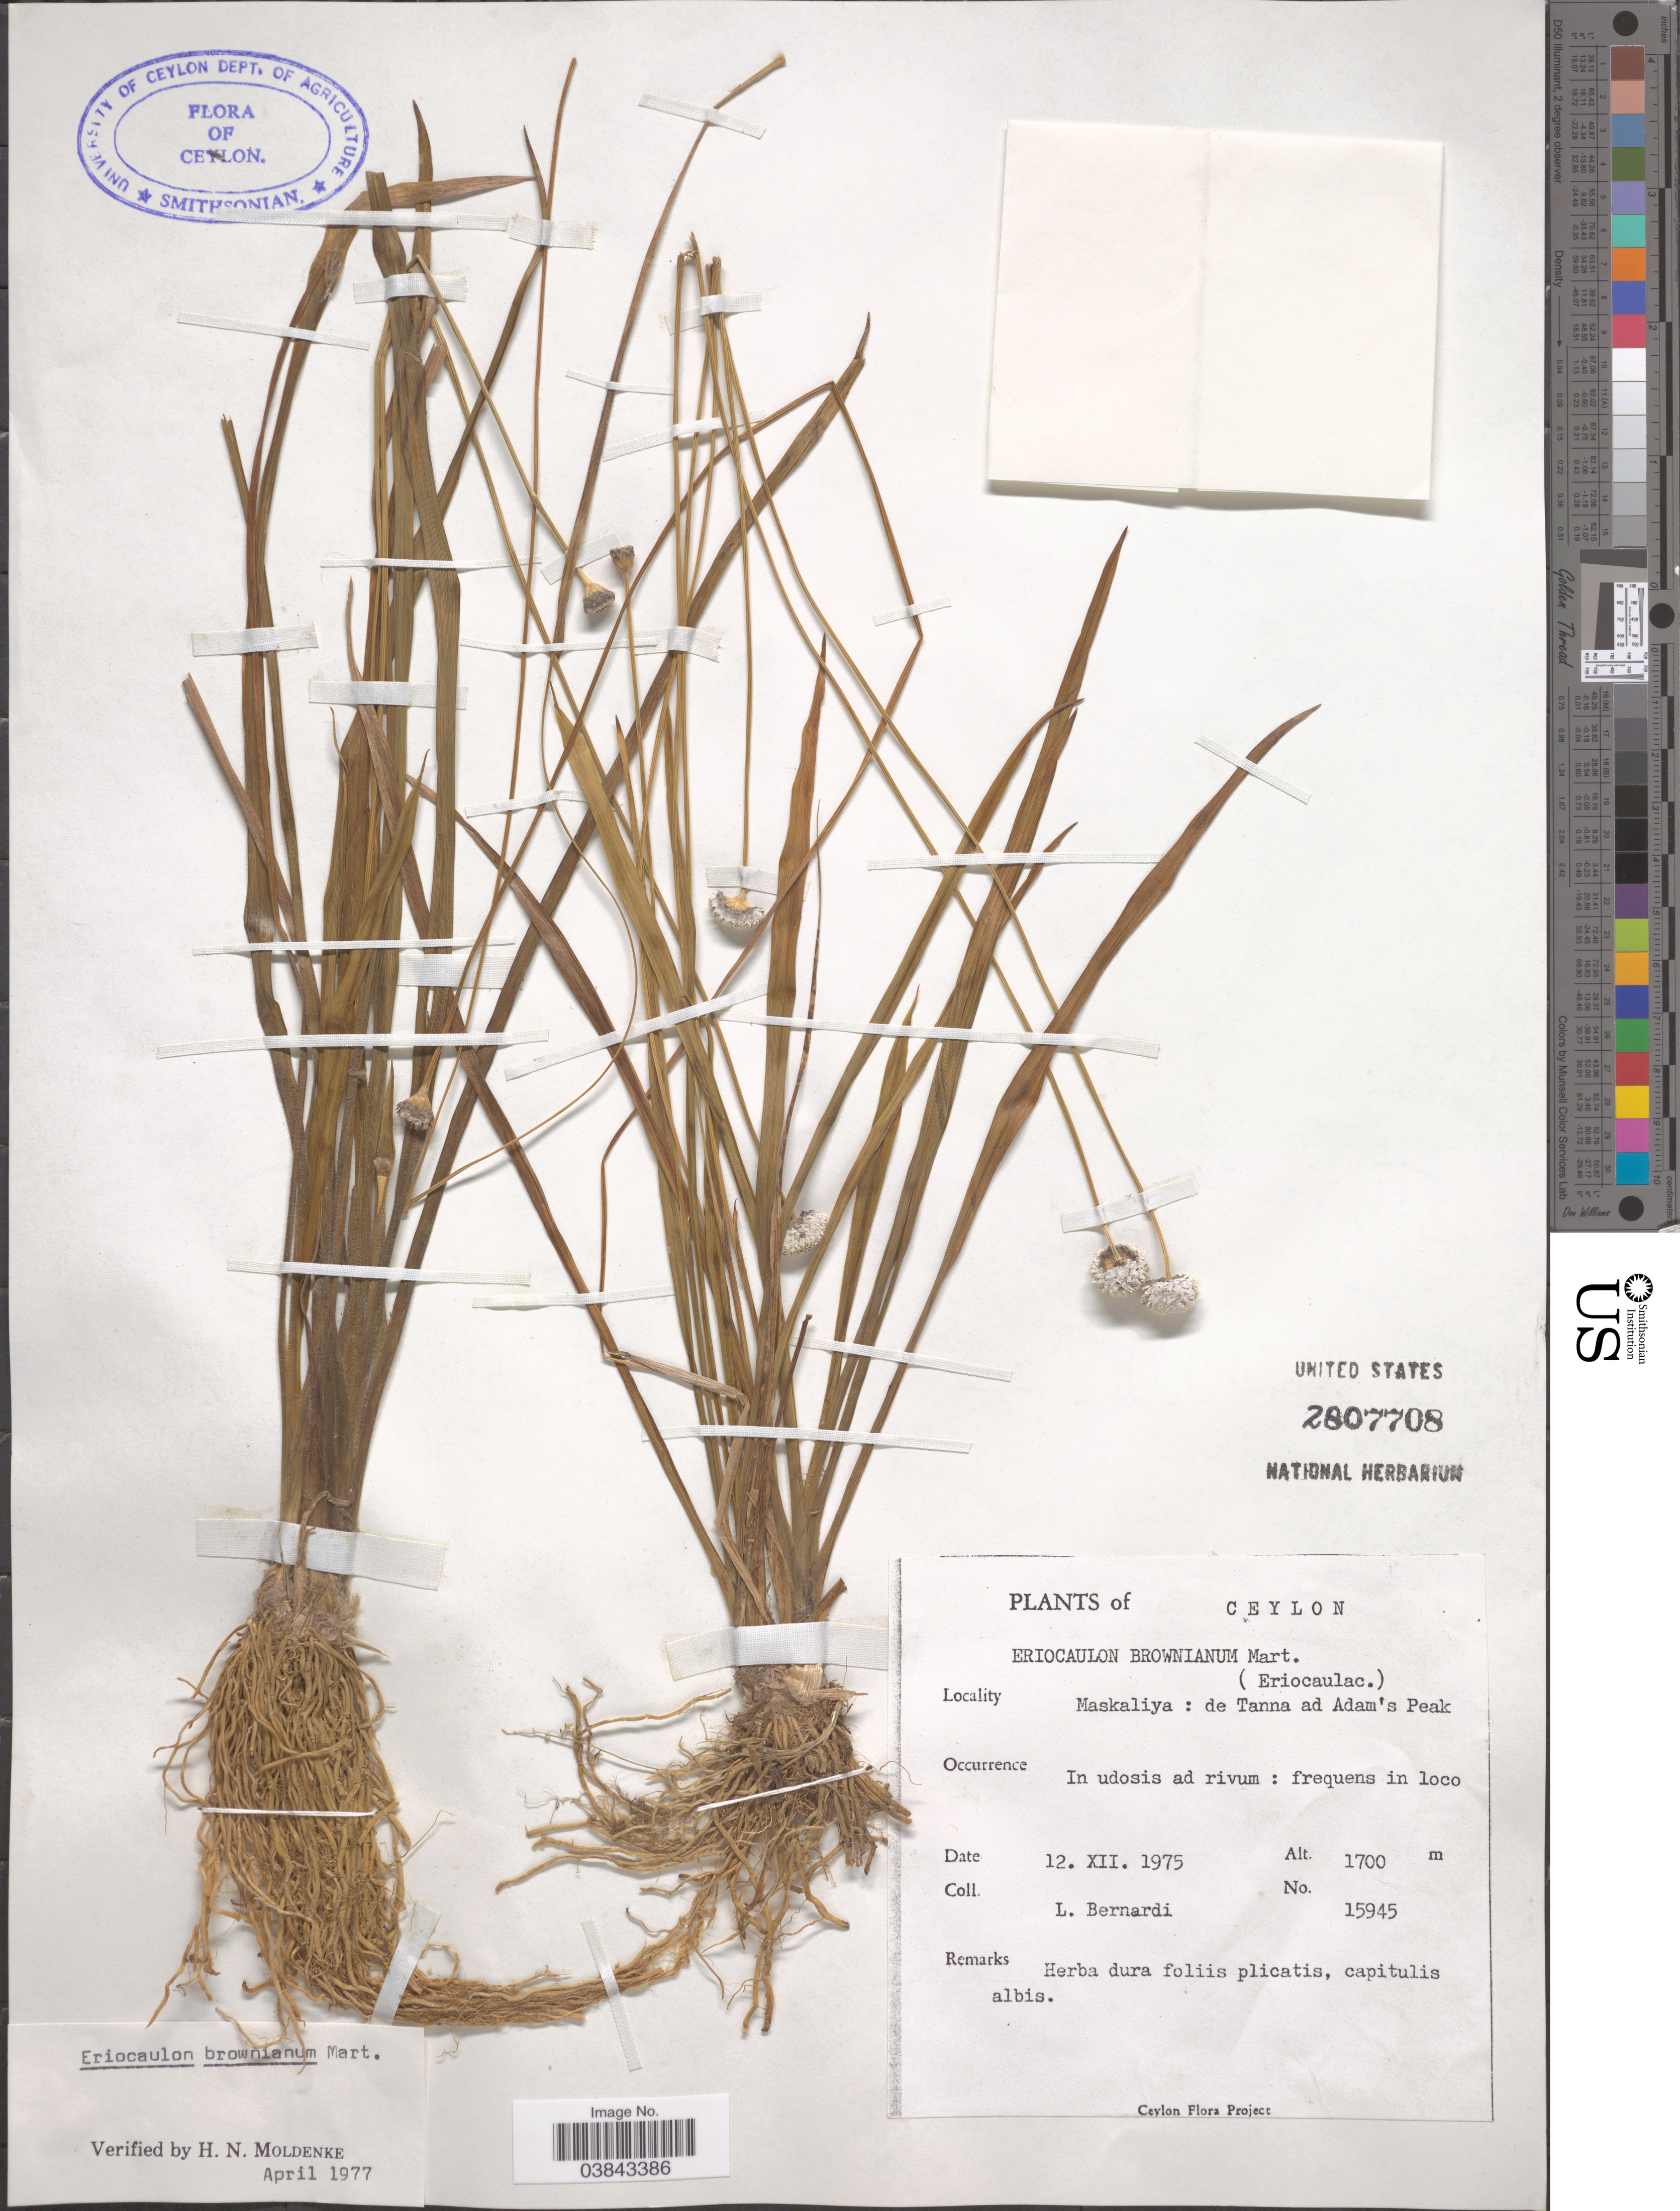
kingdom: Plantae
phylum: Tracheophyta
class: Liliopsida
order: Poales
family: Eriocaulaceae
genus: Eriocaulon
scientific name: Eriocaulon brownianum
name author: Mart.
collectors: L. Bernardi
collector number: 15945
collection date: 1975-12-12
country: Sri Lanka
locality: Ceylon. Maskaliya: de Tanna ad Adam's Peak.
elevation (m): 1700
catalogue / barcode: US 2807708